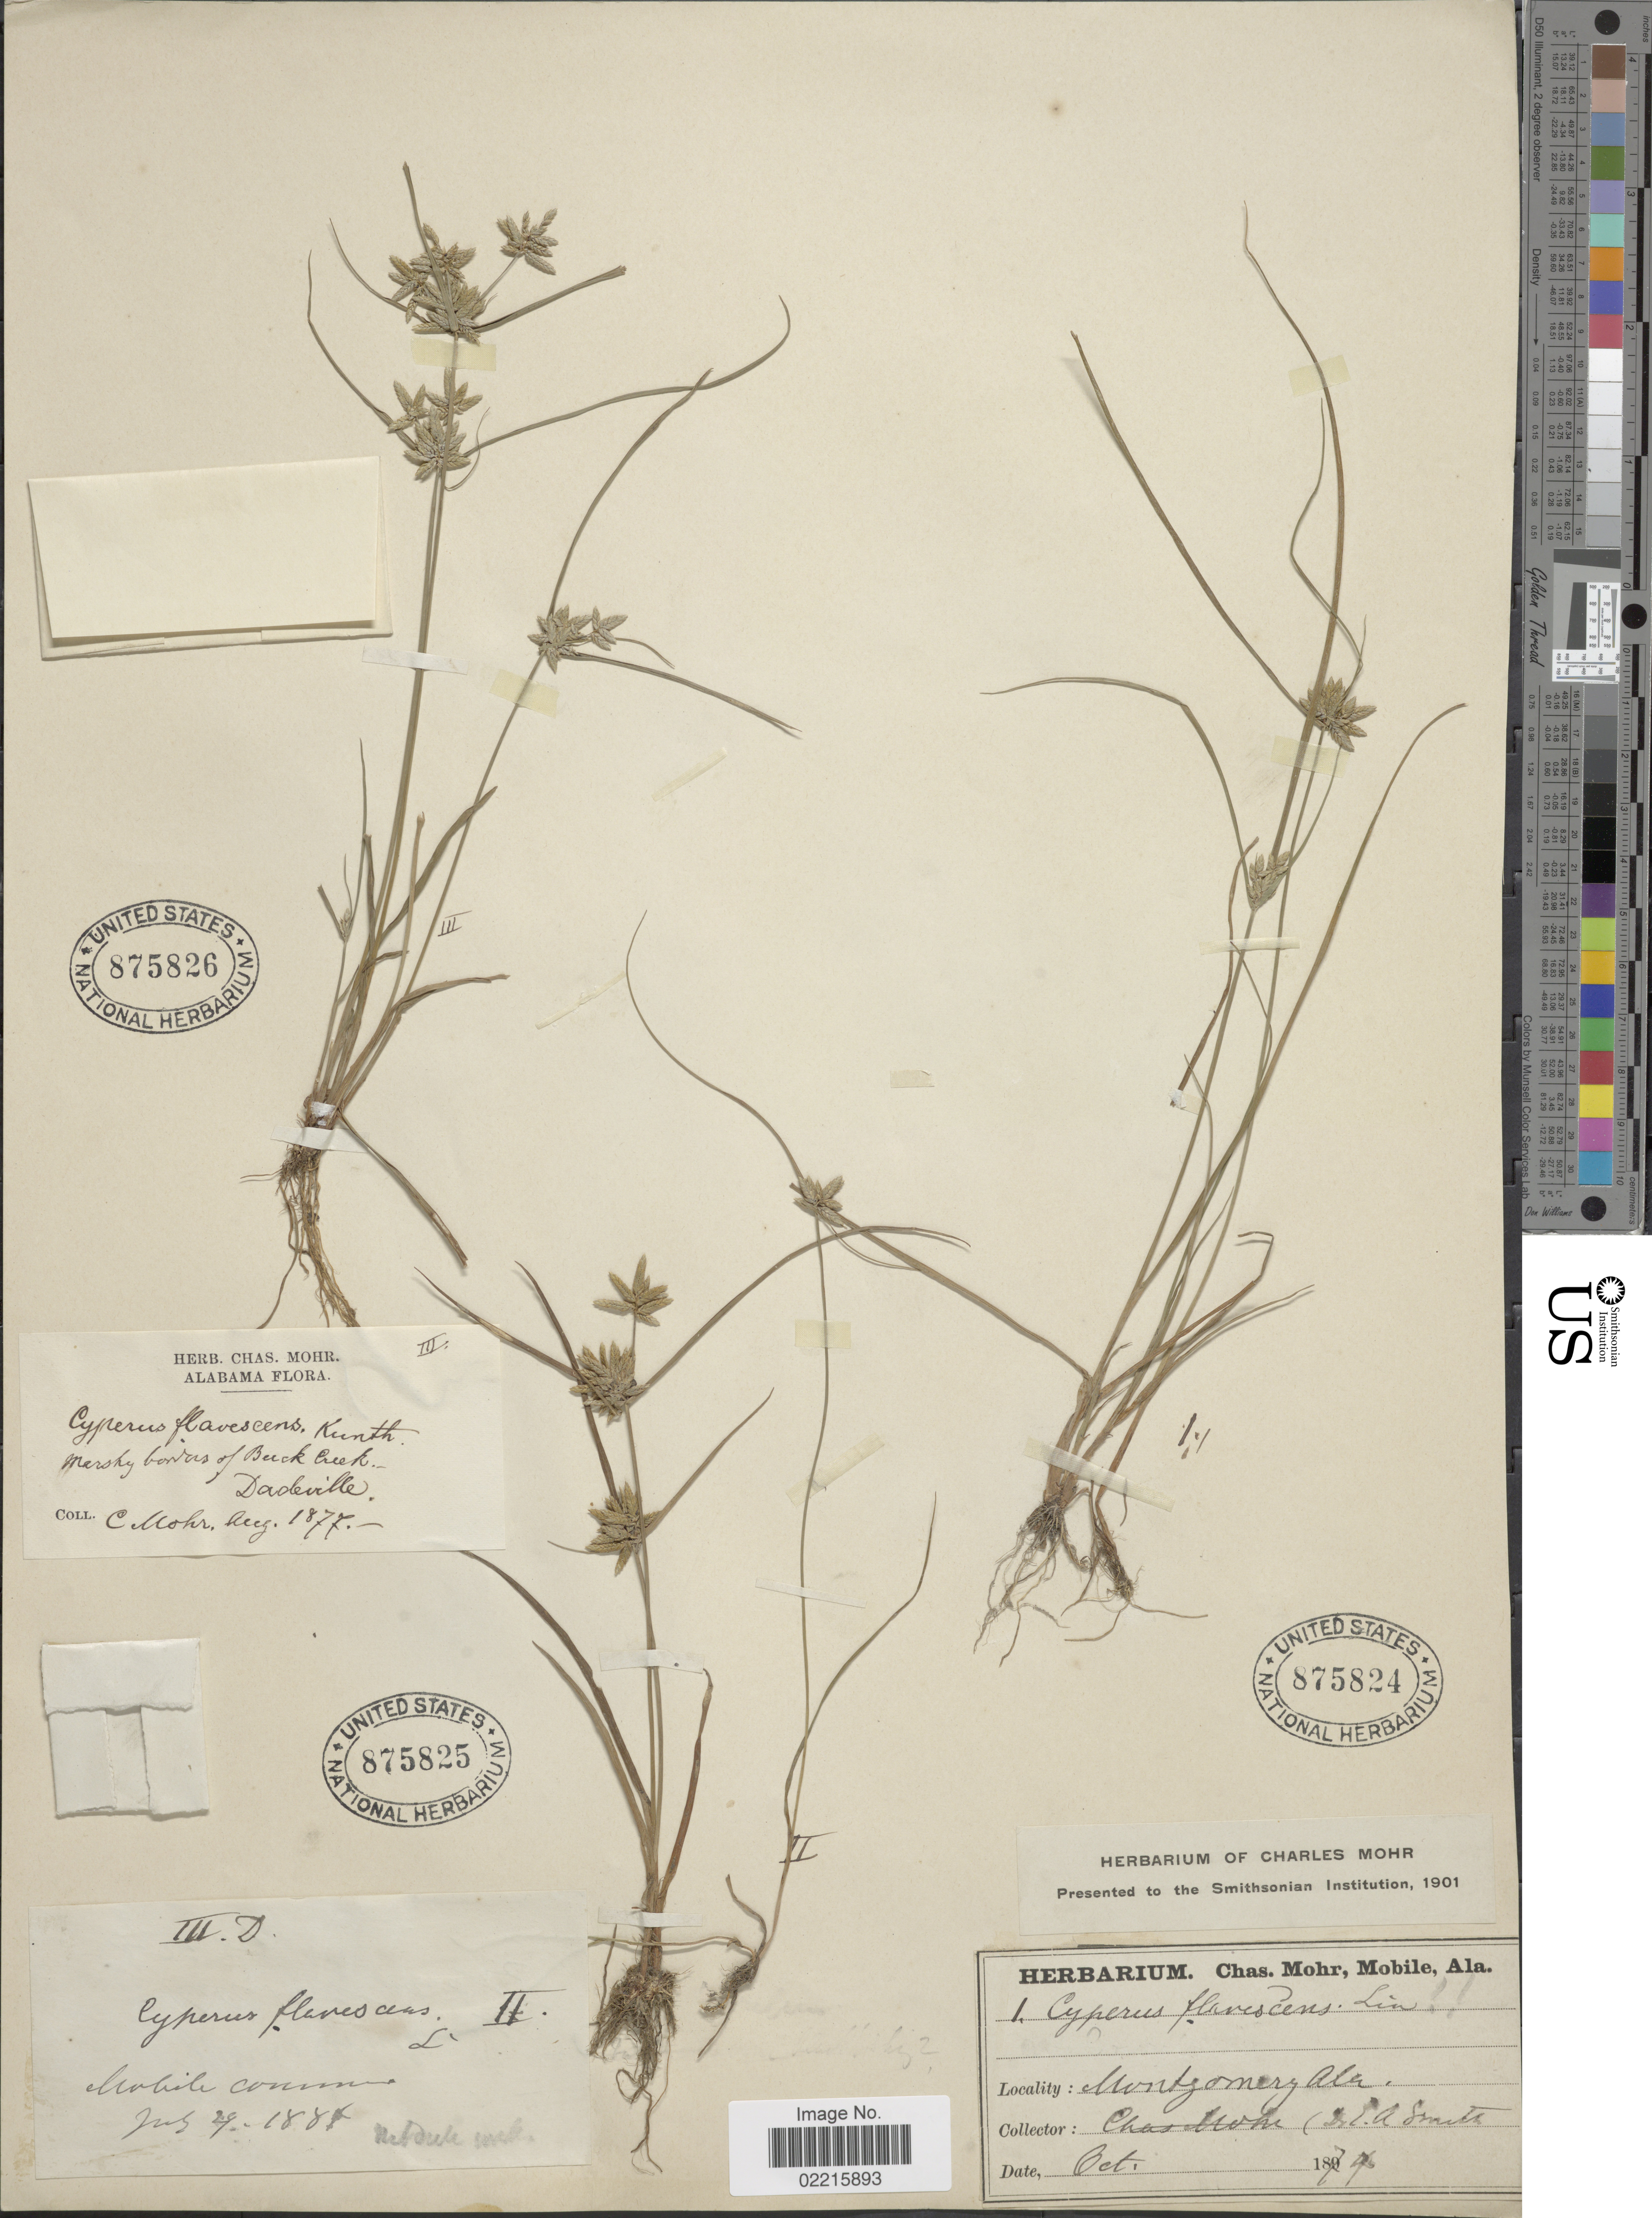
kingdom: Plantae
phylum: Tracheophyta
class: Liliopsida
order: Poales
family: Cyperaceae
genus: Cyperus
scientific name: Cyperus flavescens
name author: L.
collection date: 1884-07-29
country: United States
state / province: Alabama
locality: Mobile.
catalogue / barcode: US 875825-2